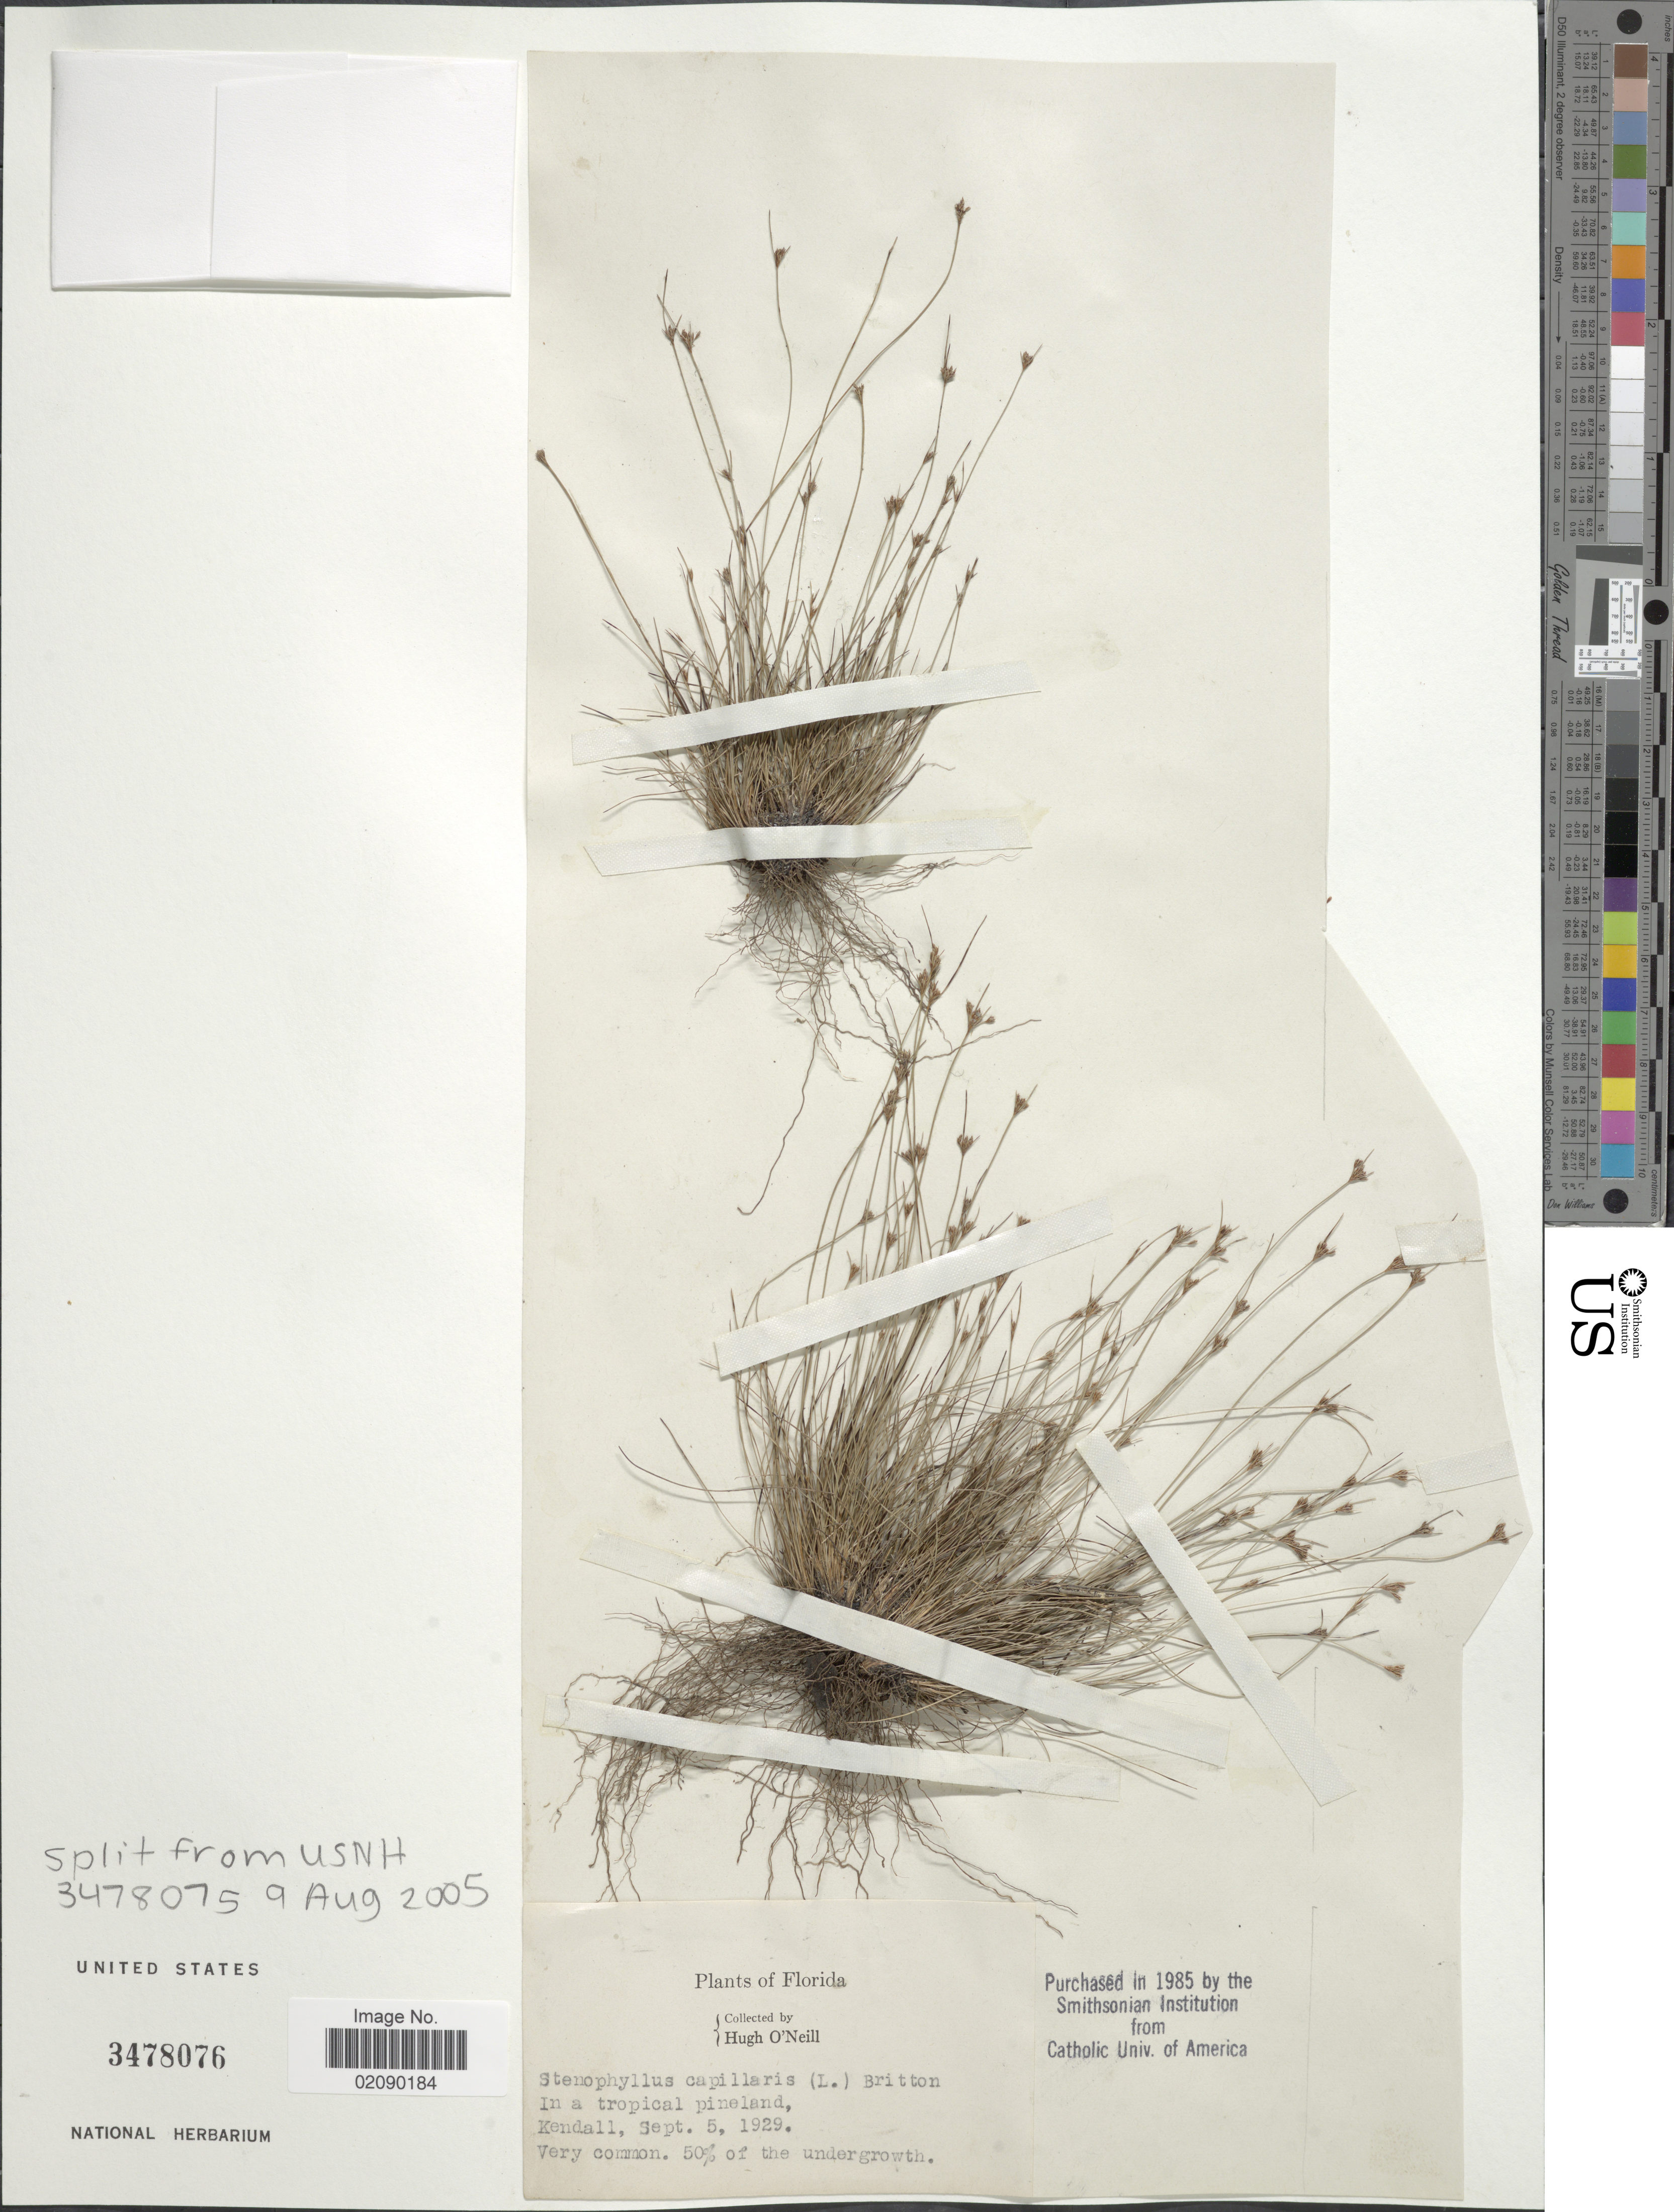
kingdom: Plantae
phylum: Tracheophyta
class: Liliopsida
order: Poales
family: Cyperaceae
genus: Bulbostylis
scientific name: Bulbostylis capillaris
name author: (L.) Kunth ex C.B. Clarke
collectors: H. O'Neill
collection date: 1929-09-05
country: United States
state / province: Florida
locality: In a tropical pineland, Kendall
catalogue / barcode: US 3478076